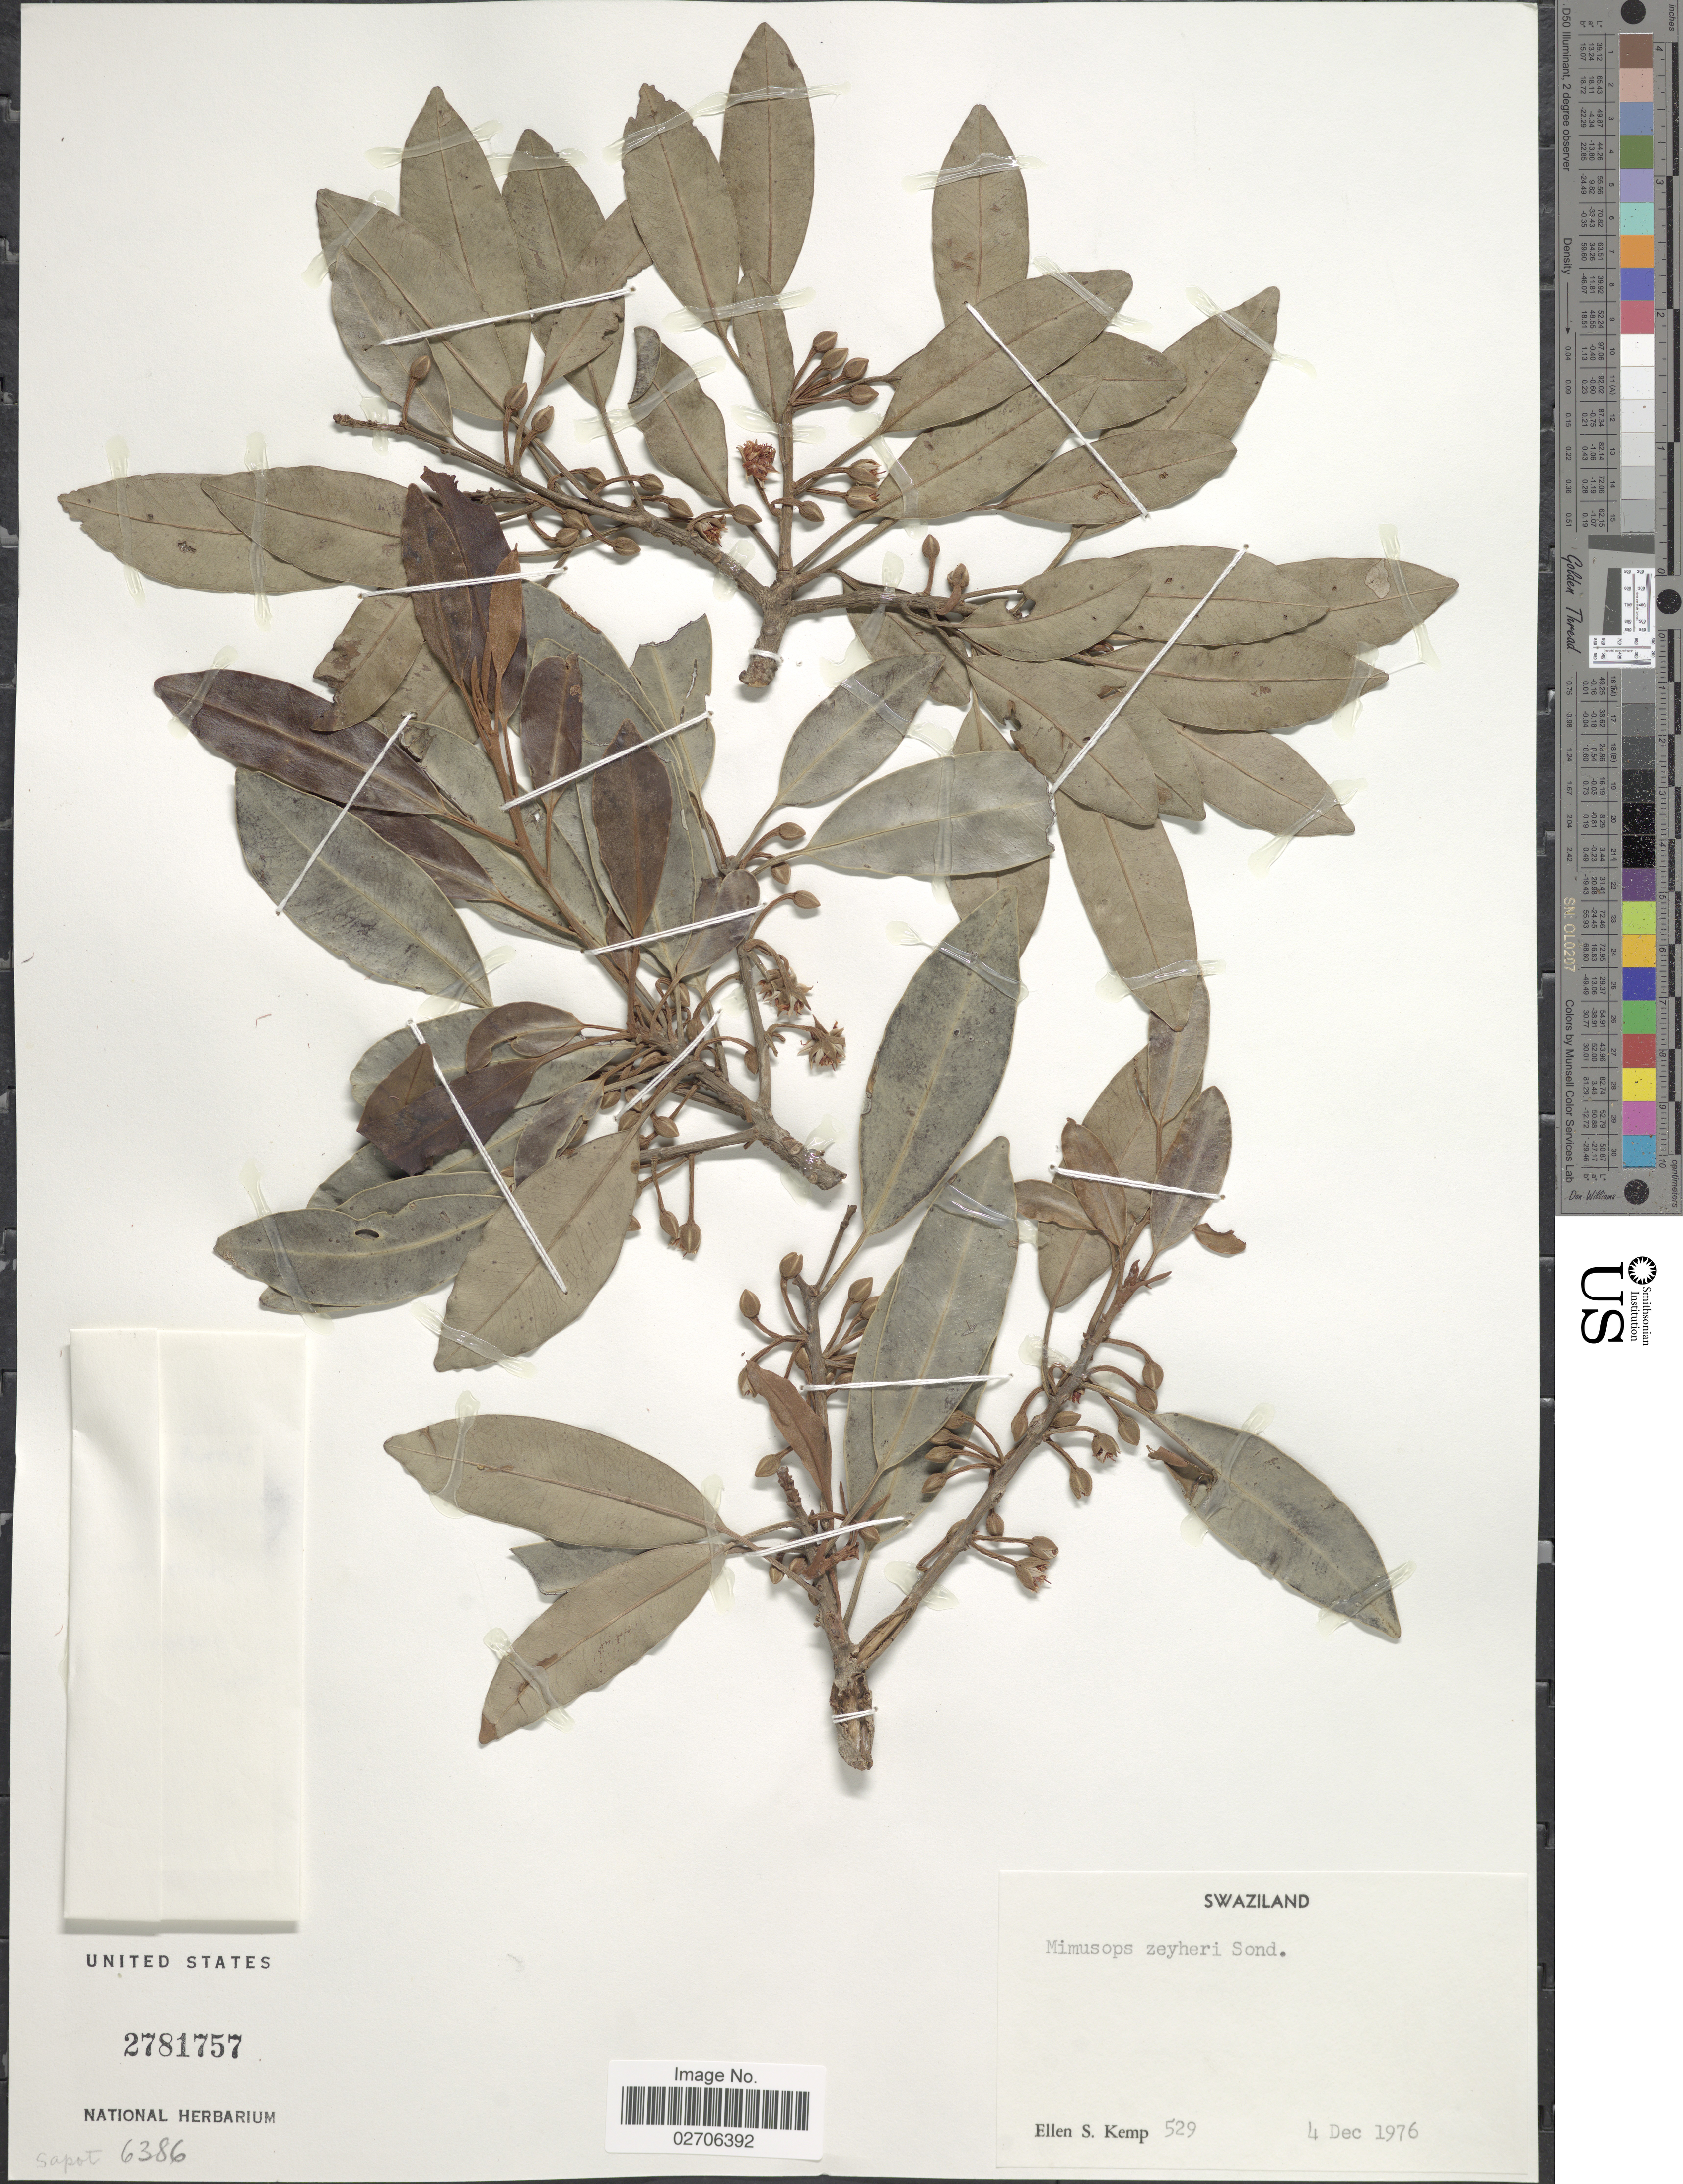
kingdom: Plantae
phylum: Tracheophyta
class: Magnoliopsida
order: Ericales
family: Sapotaceae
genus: Mimusops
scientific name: Mimusops zeyheri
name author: Sond.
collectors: E. S. Kemp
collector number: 529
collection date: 1976-12-04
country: Eswatini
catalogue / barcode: US 2781757